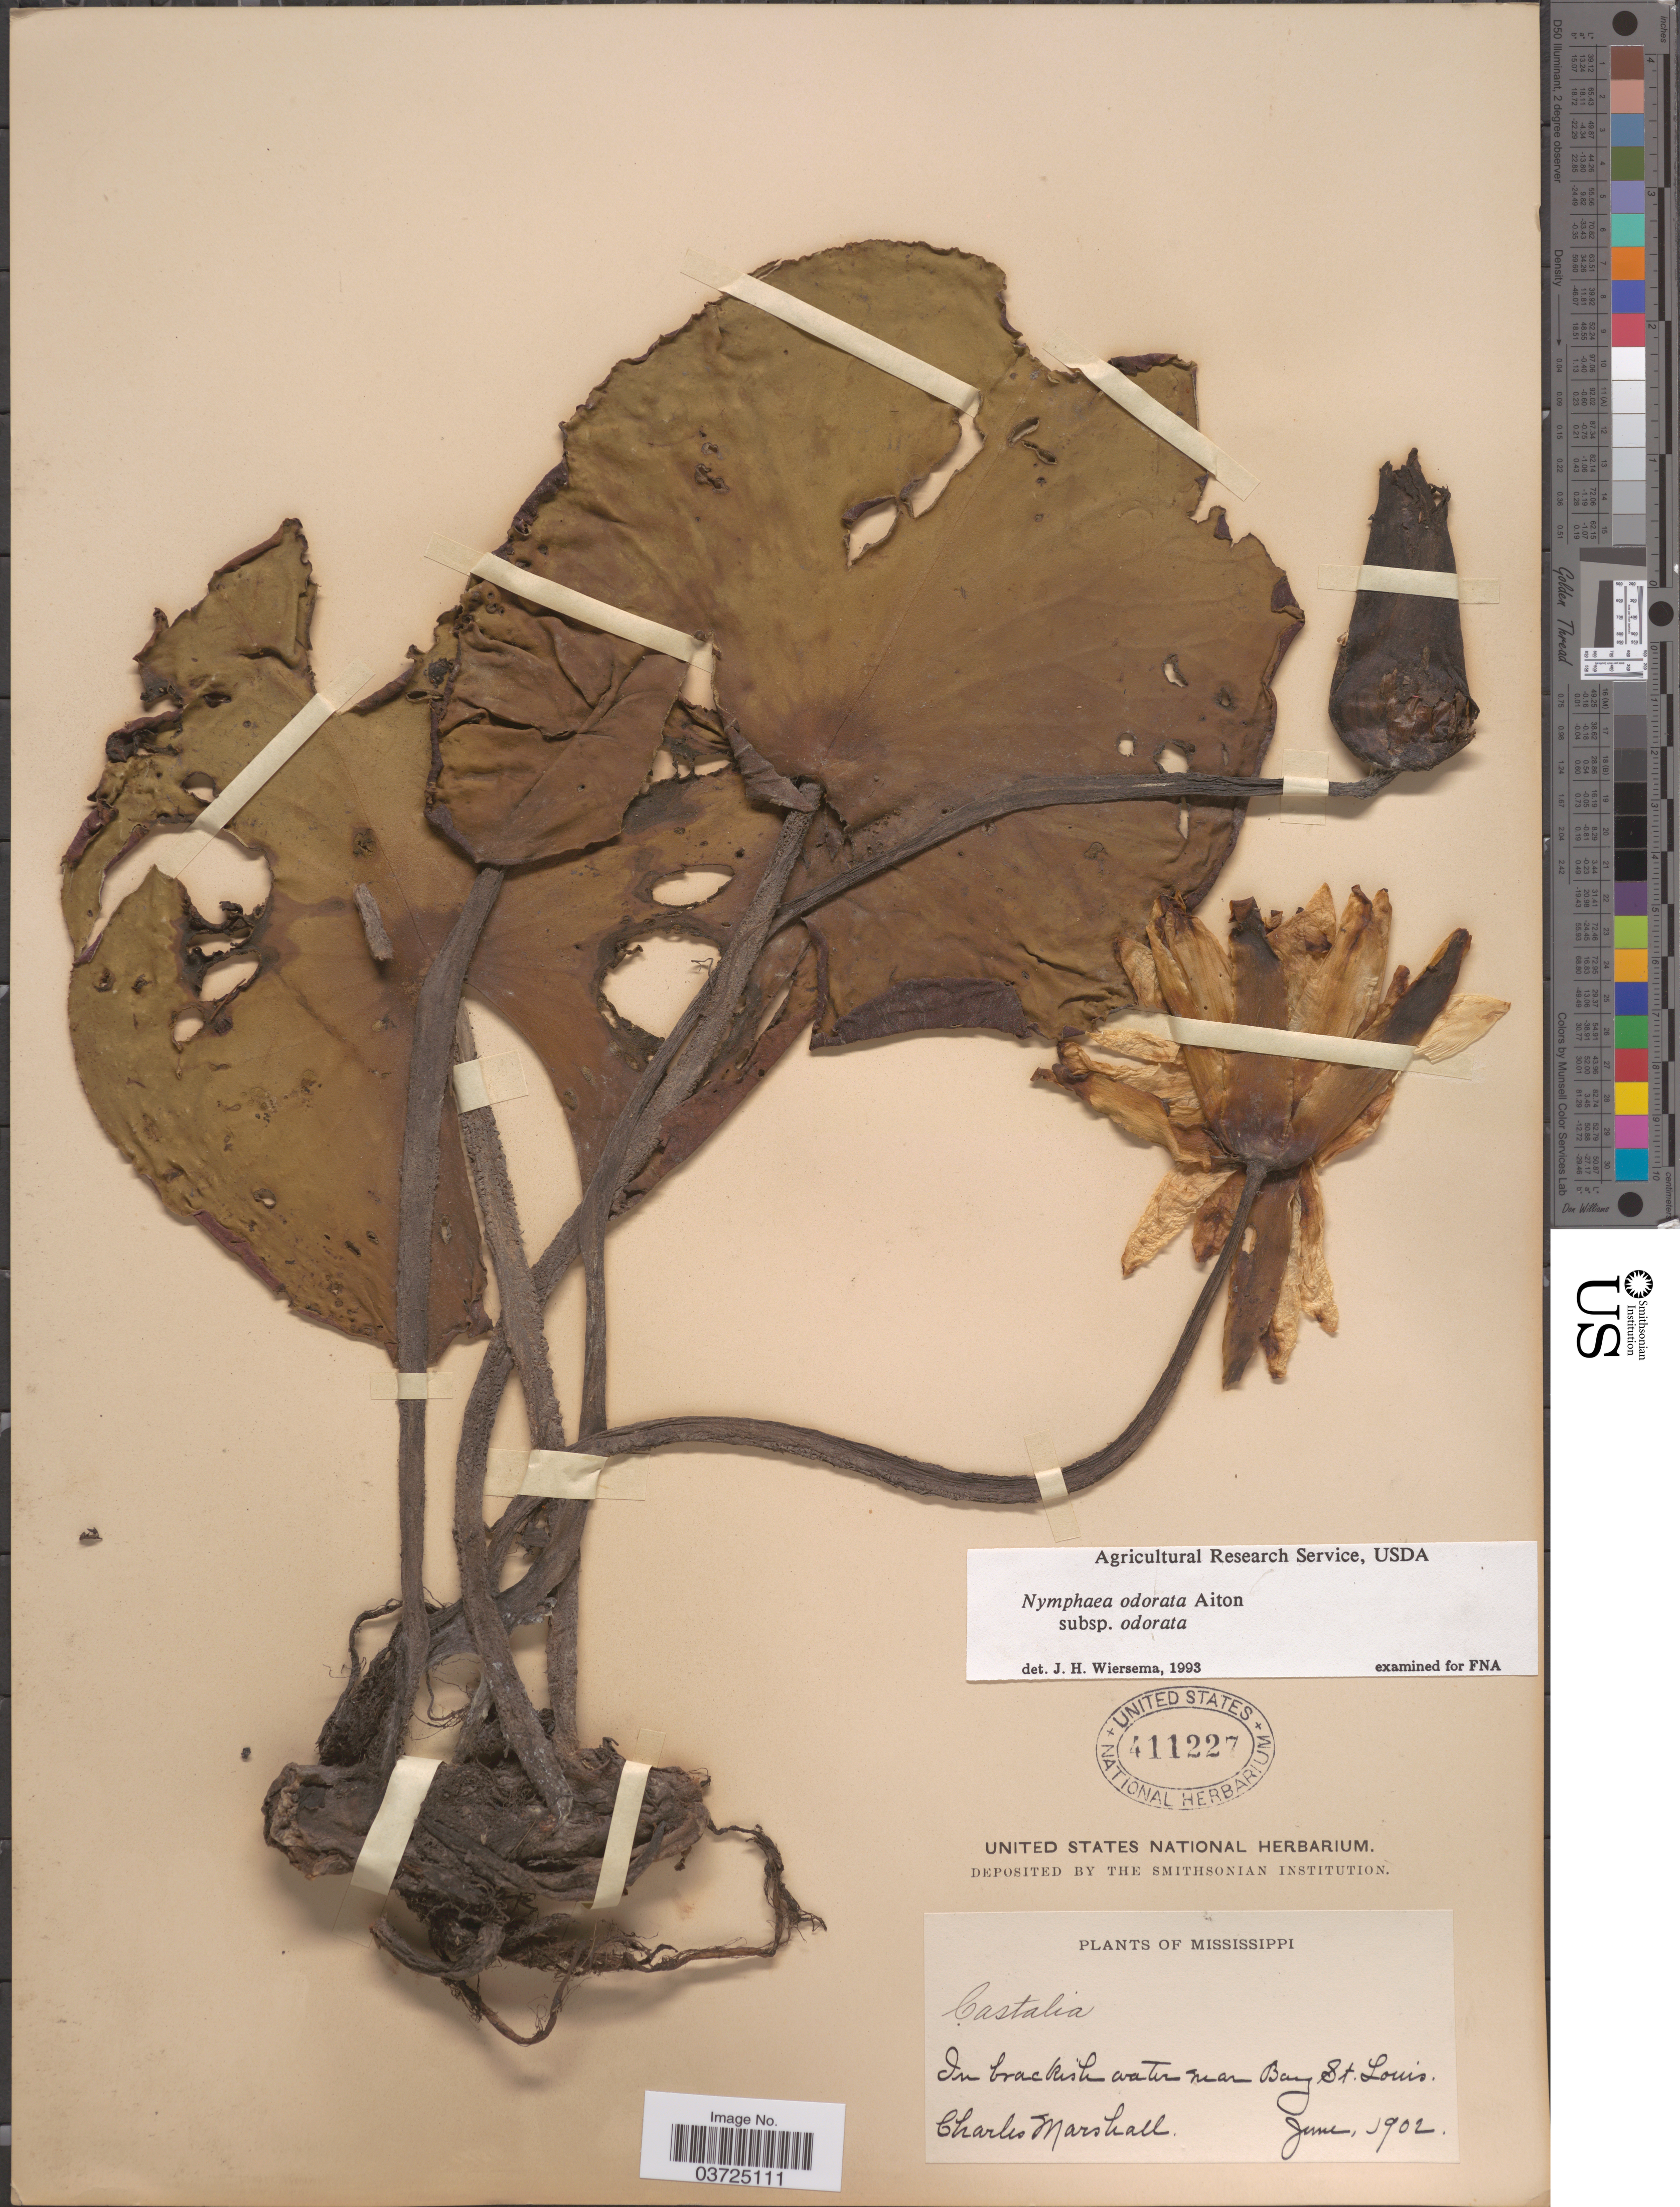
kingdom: Plantae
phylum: Tracheophyta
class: Magnoliopsida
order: Nymphaeales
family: Nymphaeaceae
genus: Nymphaea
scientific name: Nymphaea odorata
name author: Aiton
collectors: C. D. Marshall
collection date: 1902-06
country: United States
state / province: Mississippi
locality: Near Bay St. Louis.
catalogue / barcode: US 411227